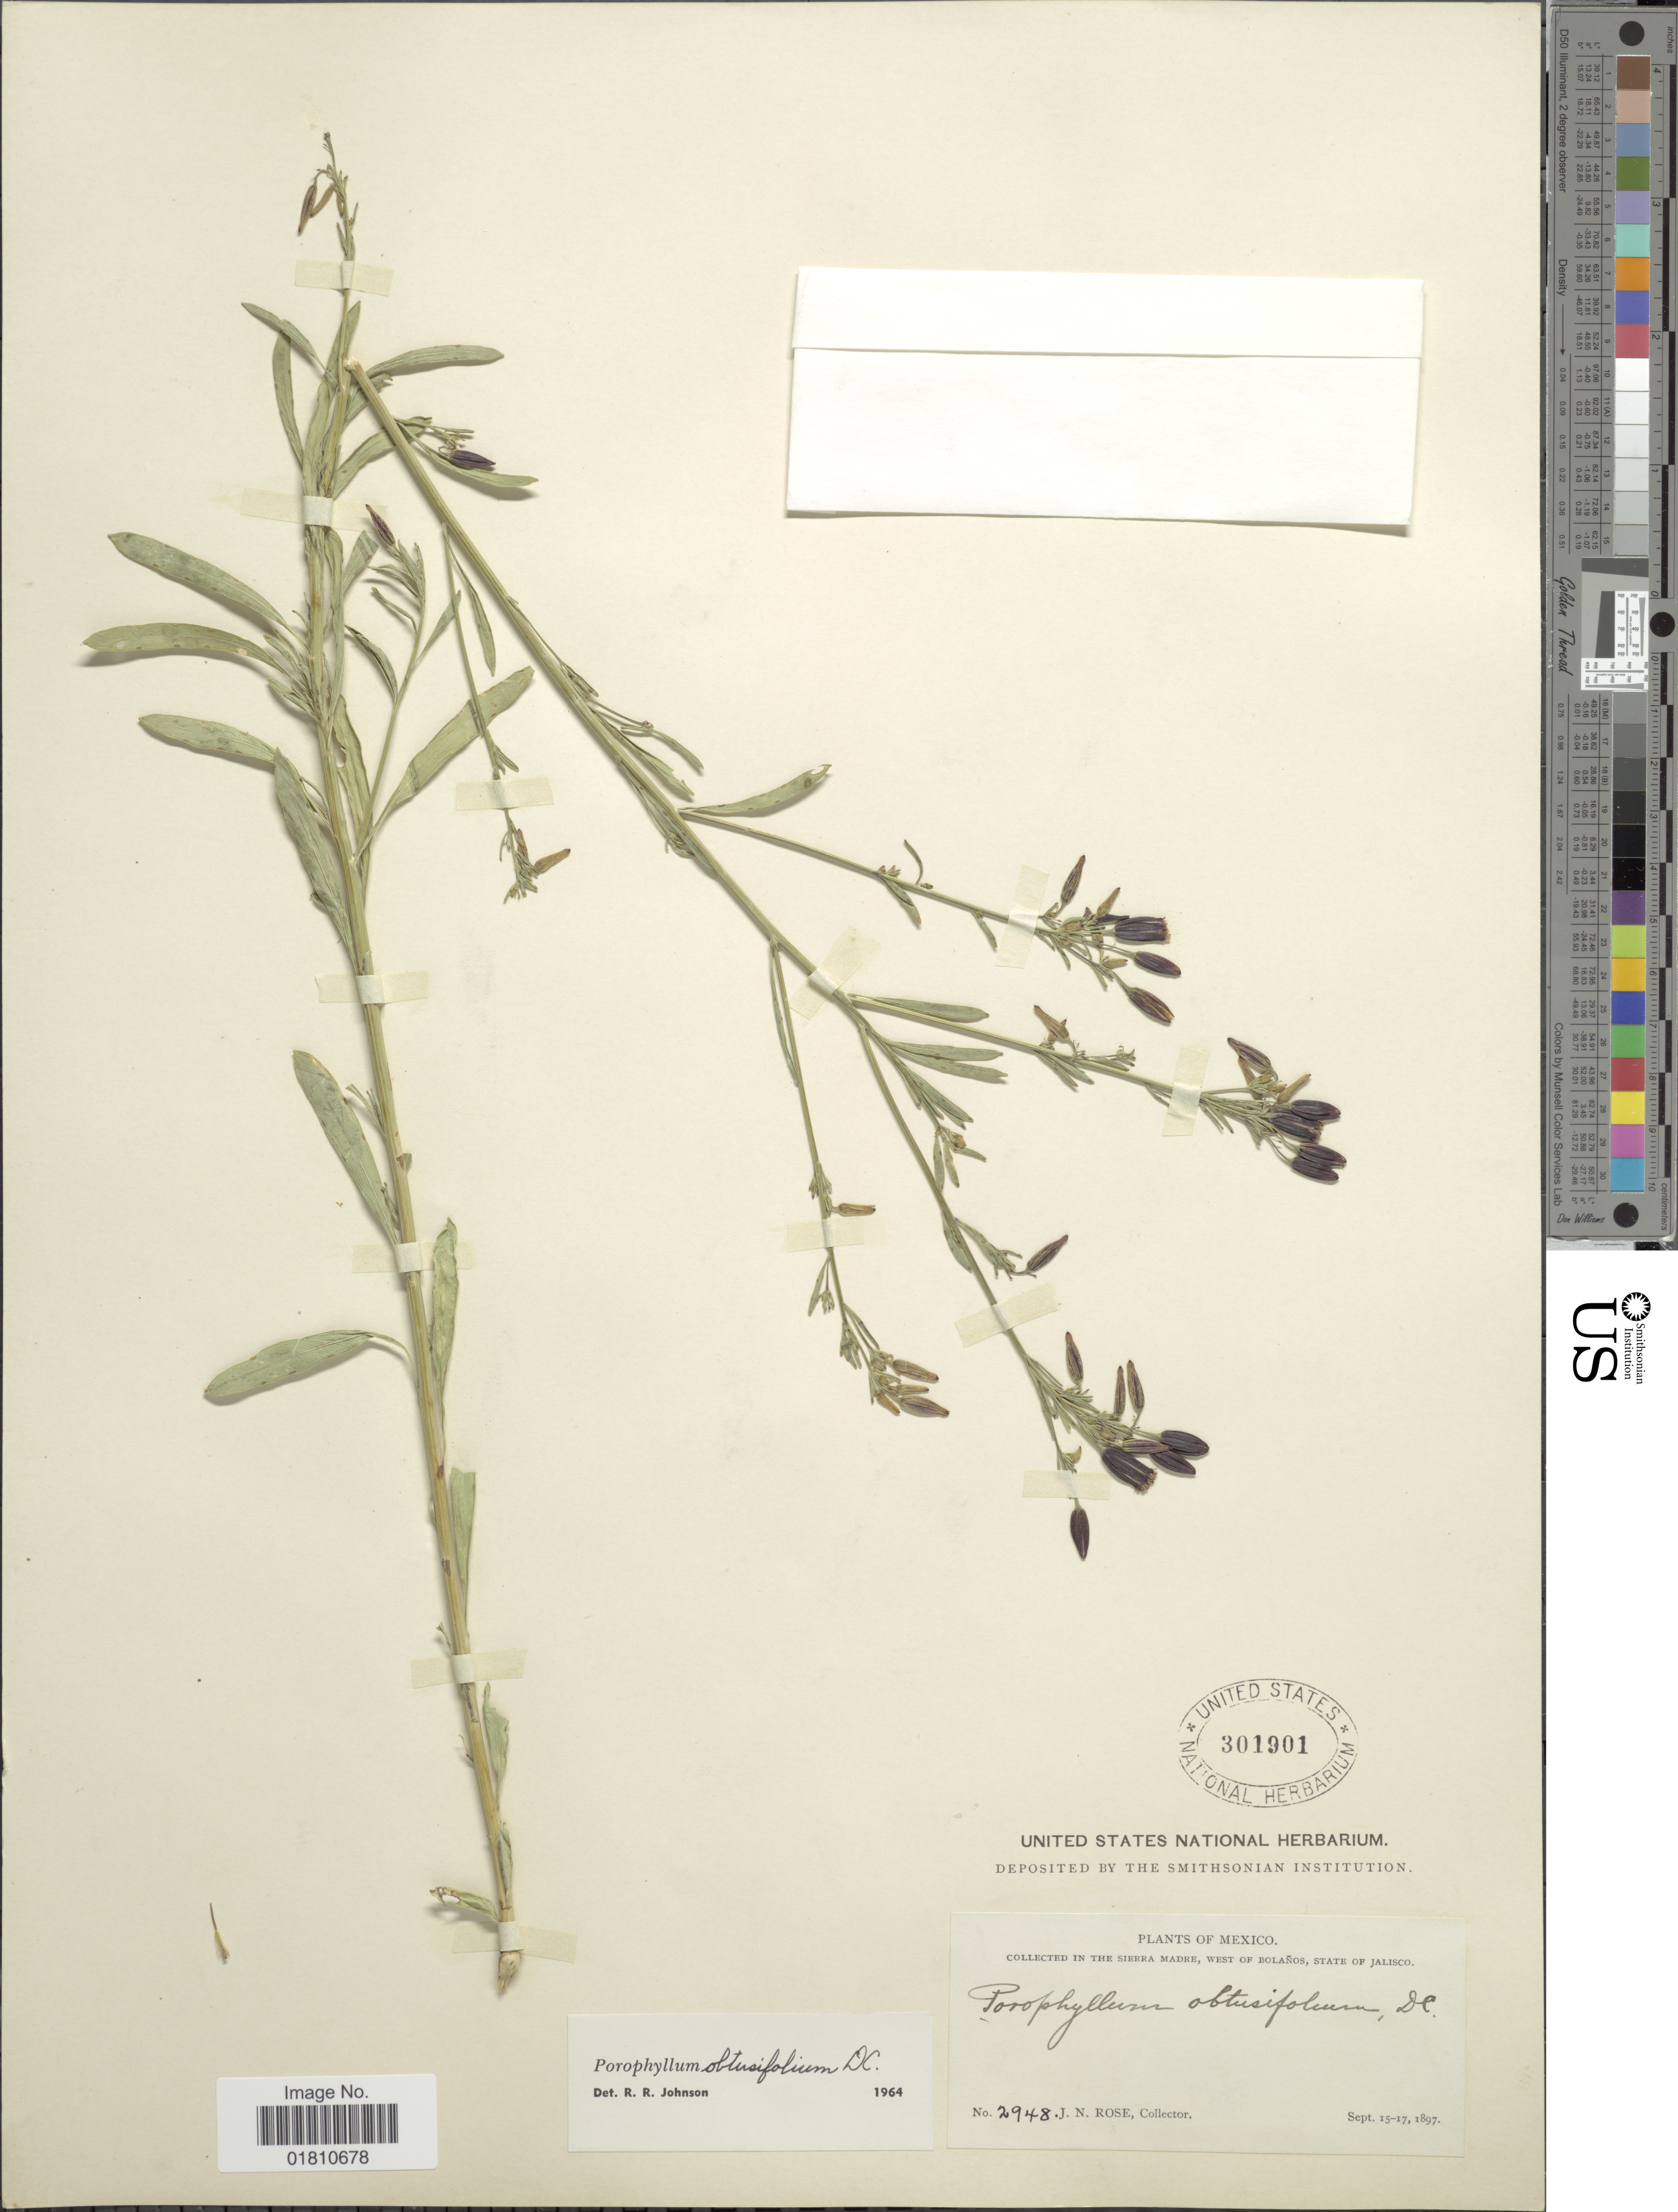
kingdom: Plantae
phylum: Tracheophyta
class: Magnoliopsida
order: Asterales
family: Asteraceae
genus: Porophyllum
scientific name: Porophyllum obtusifolium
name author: DC.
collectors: J. N. Rose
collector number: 2948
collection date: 1897-09-15/1897-09-17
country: Mexico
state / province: Jalisco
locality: In the Sierra Madre, west of Bolaños.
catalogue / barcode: US 301901